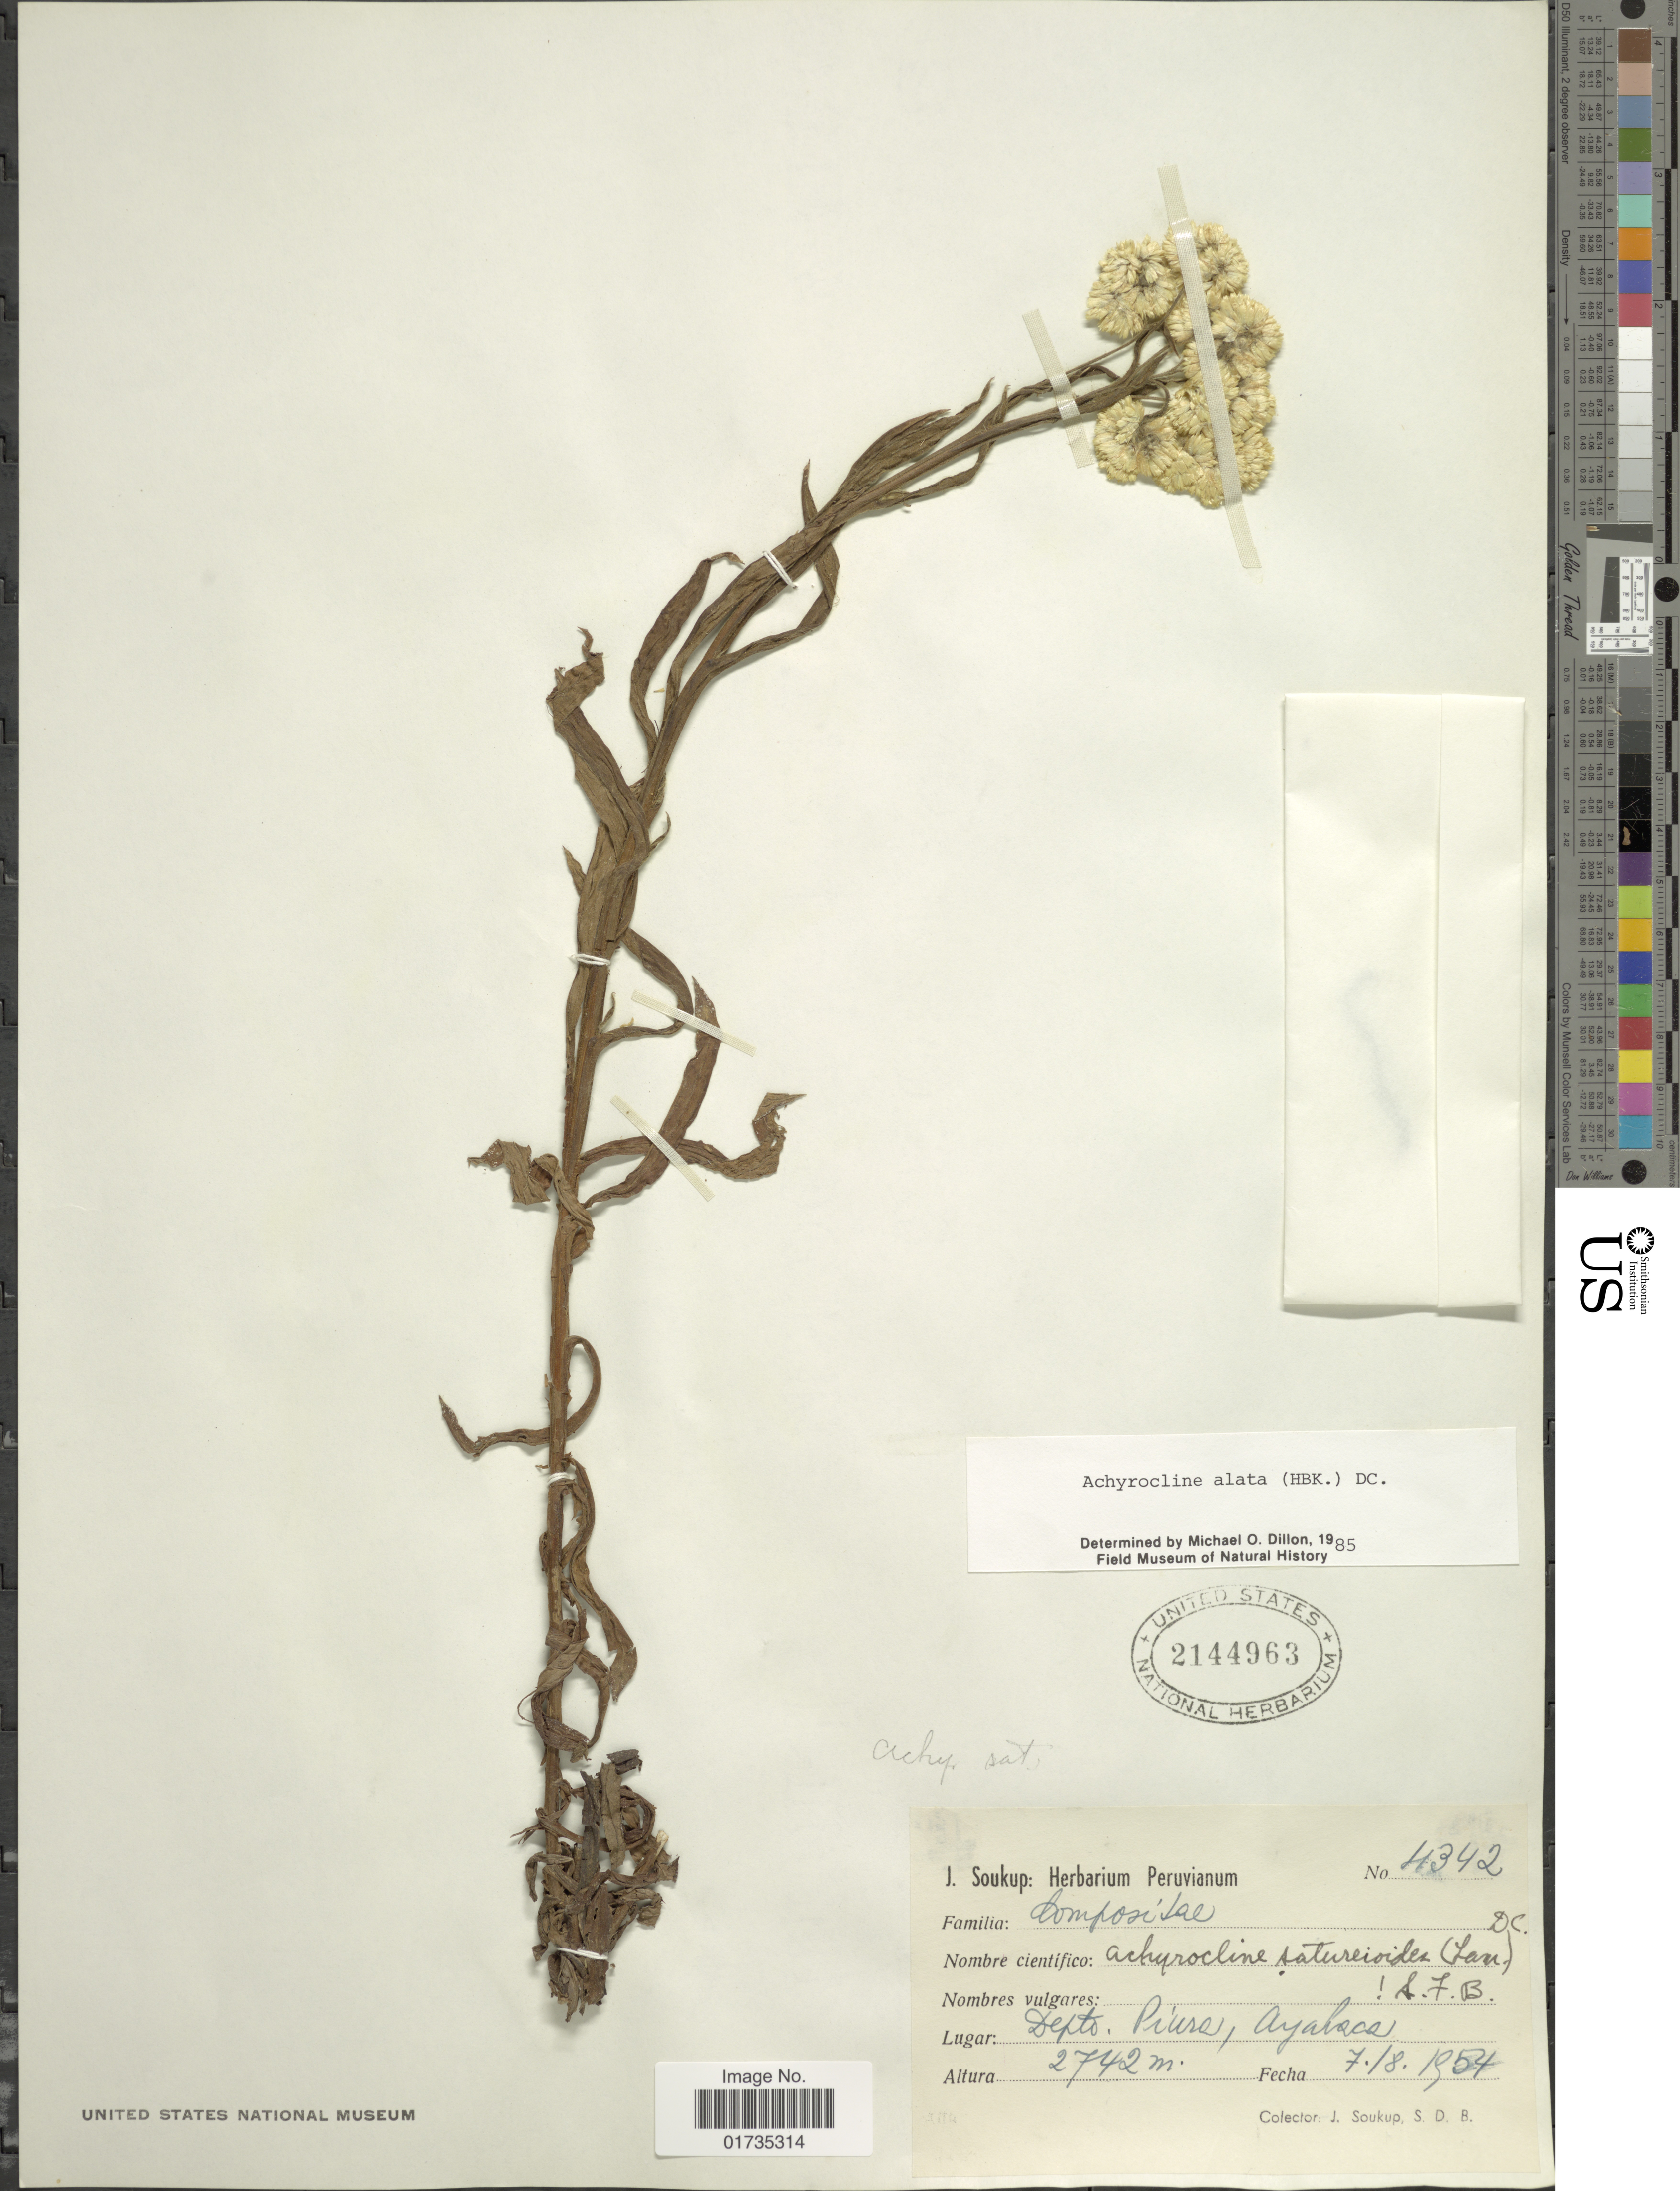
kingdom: Plantae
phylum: Tracheophyta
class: Magnoliopsida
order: Asterales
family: Asteraceae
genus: Achyrocline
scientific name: Achyrocline alata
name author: (Kunth) DC.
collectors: J. Soukop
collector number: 4342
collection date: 1954-08-07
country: Peru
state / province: Piura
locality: Depto. Piura, Ayahaca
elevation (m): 2742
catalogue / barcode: US 2144963